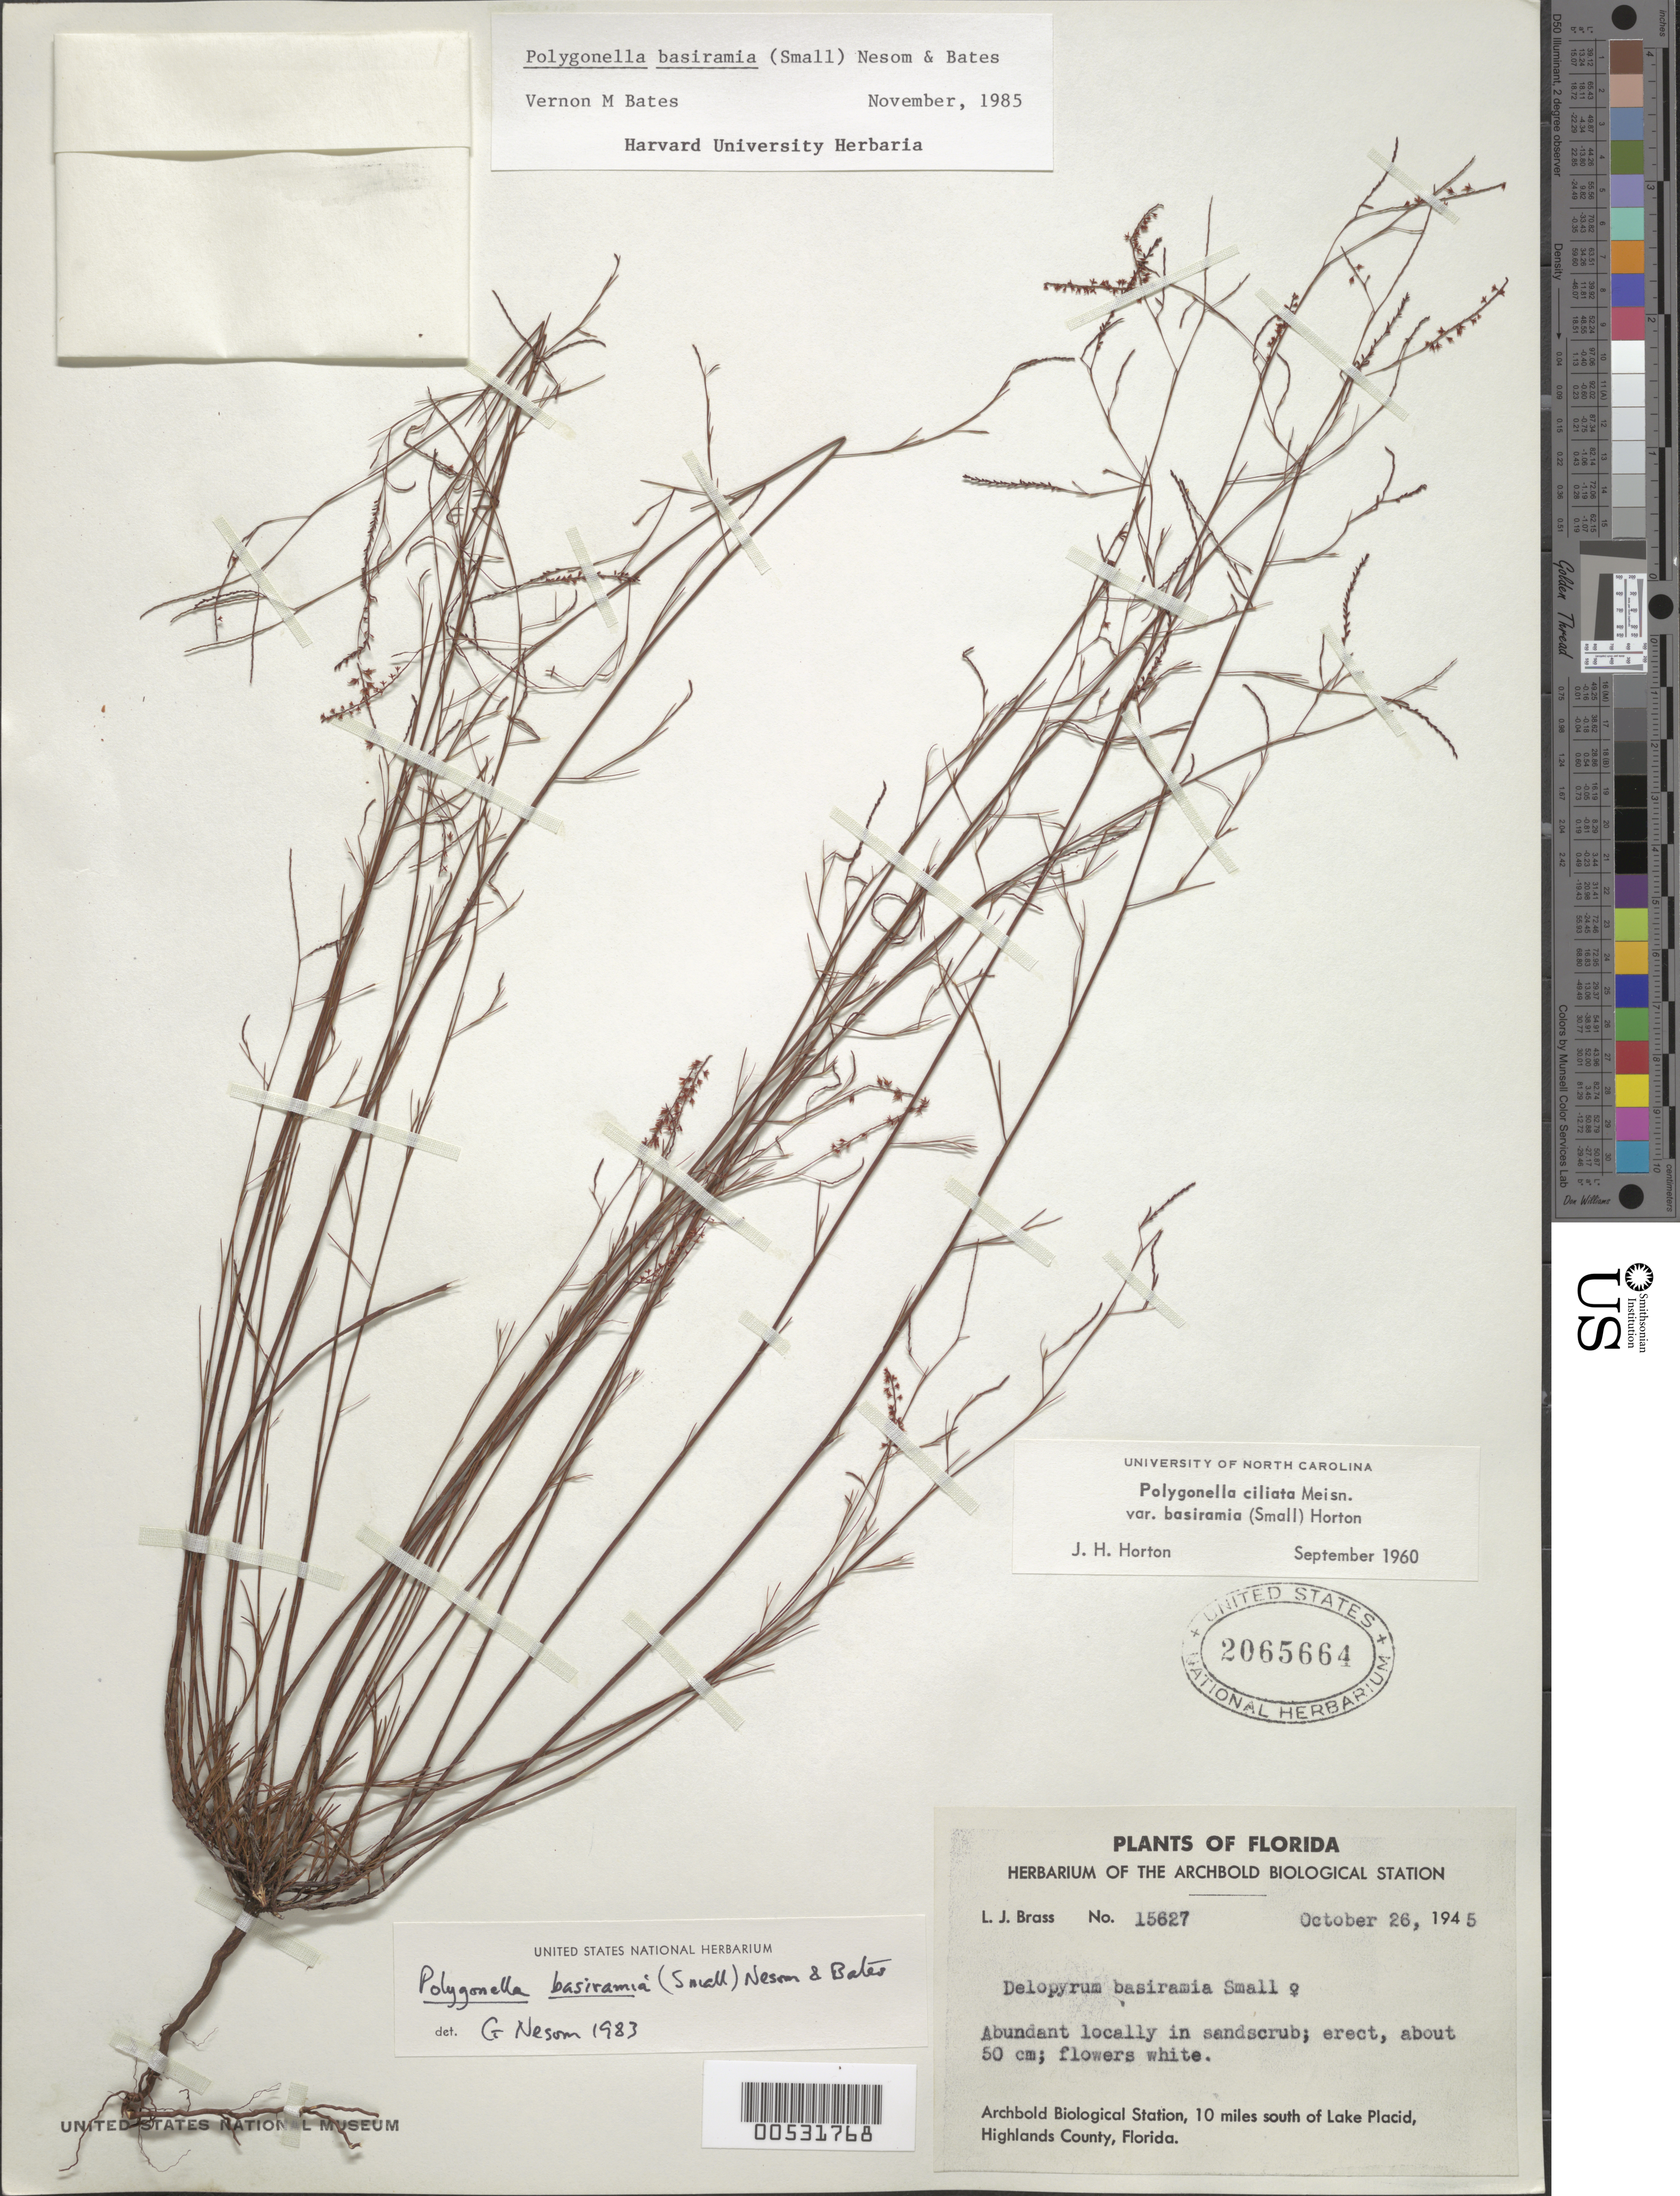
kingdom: Plantae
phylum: Tracheophyta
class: Magnoliopsida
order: Caryophyllales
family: Polygonaceae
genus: Polygonella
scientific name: Polygonella basiramia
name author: (Small) G.L. Nesom & V.M. Bates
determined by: Bates, V. M., (UNITED STATES)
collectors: L. J. Brass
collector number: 15627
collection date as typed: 26 Oct 1945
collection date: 1945-10-26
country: United States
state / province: Florida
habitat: Abundant locally in sandscrub.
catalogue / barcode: US 2065664